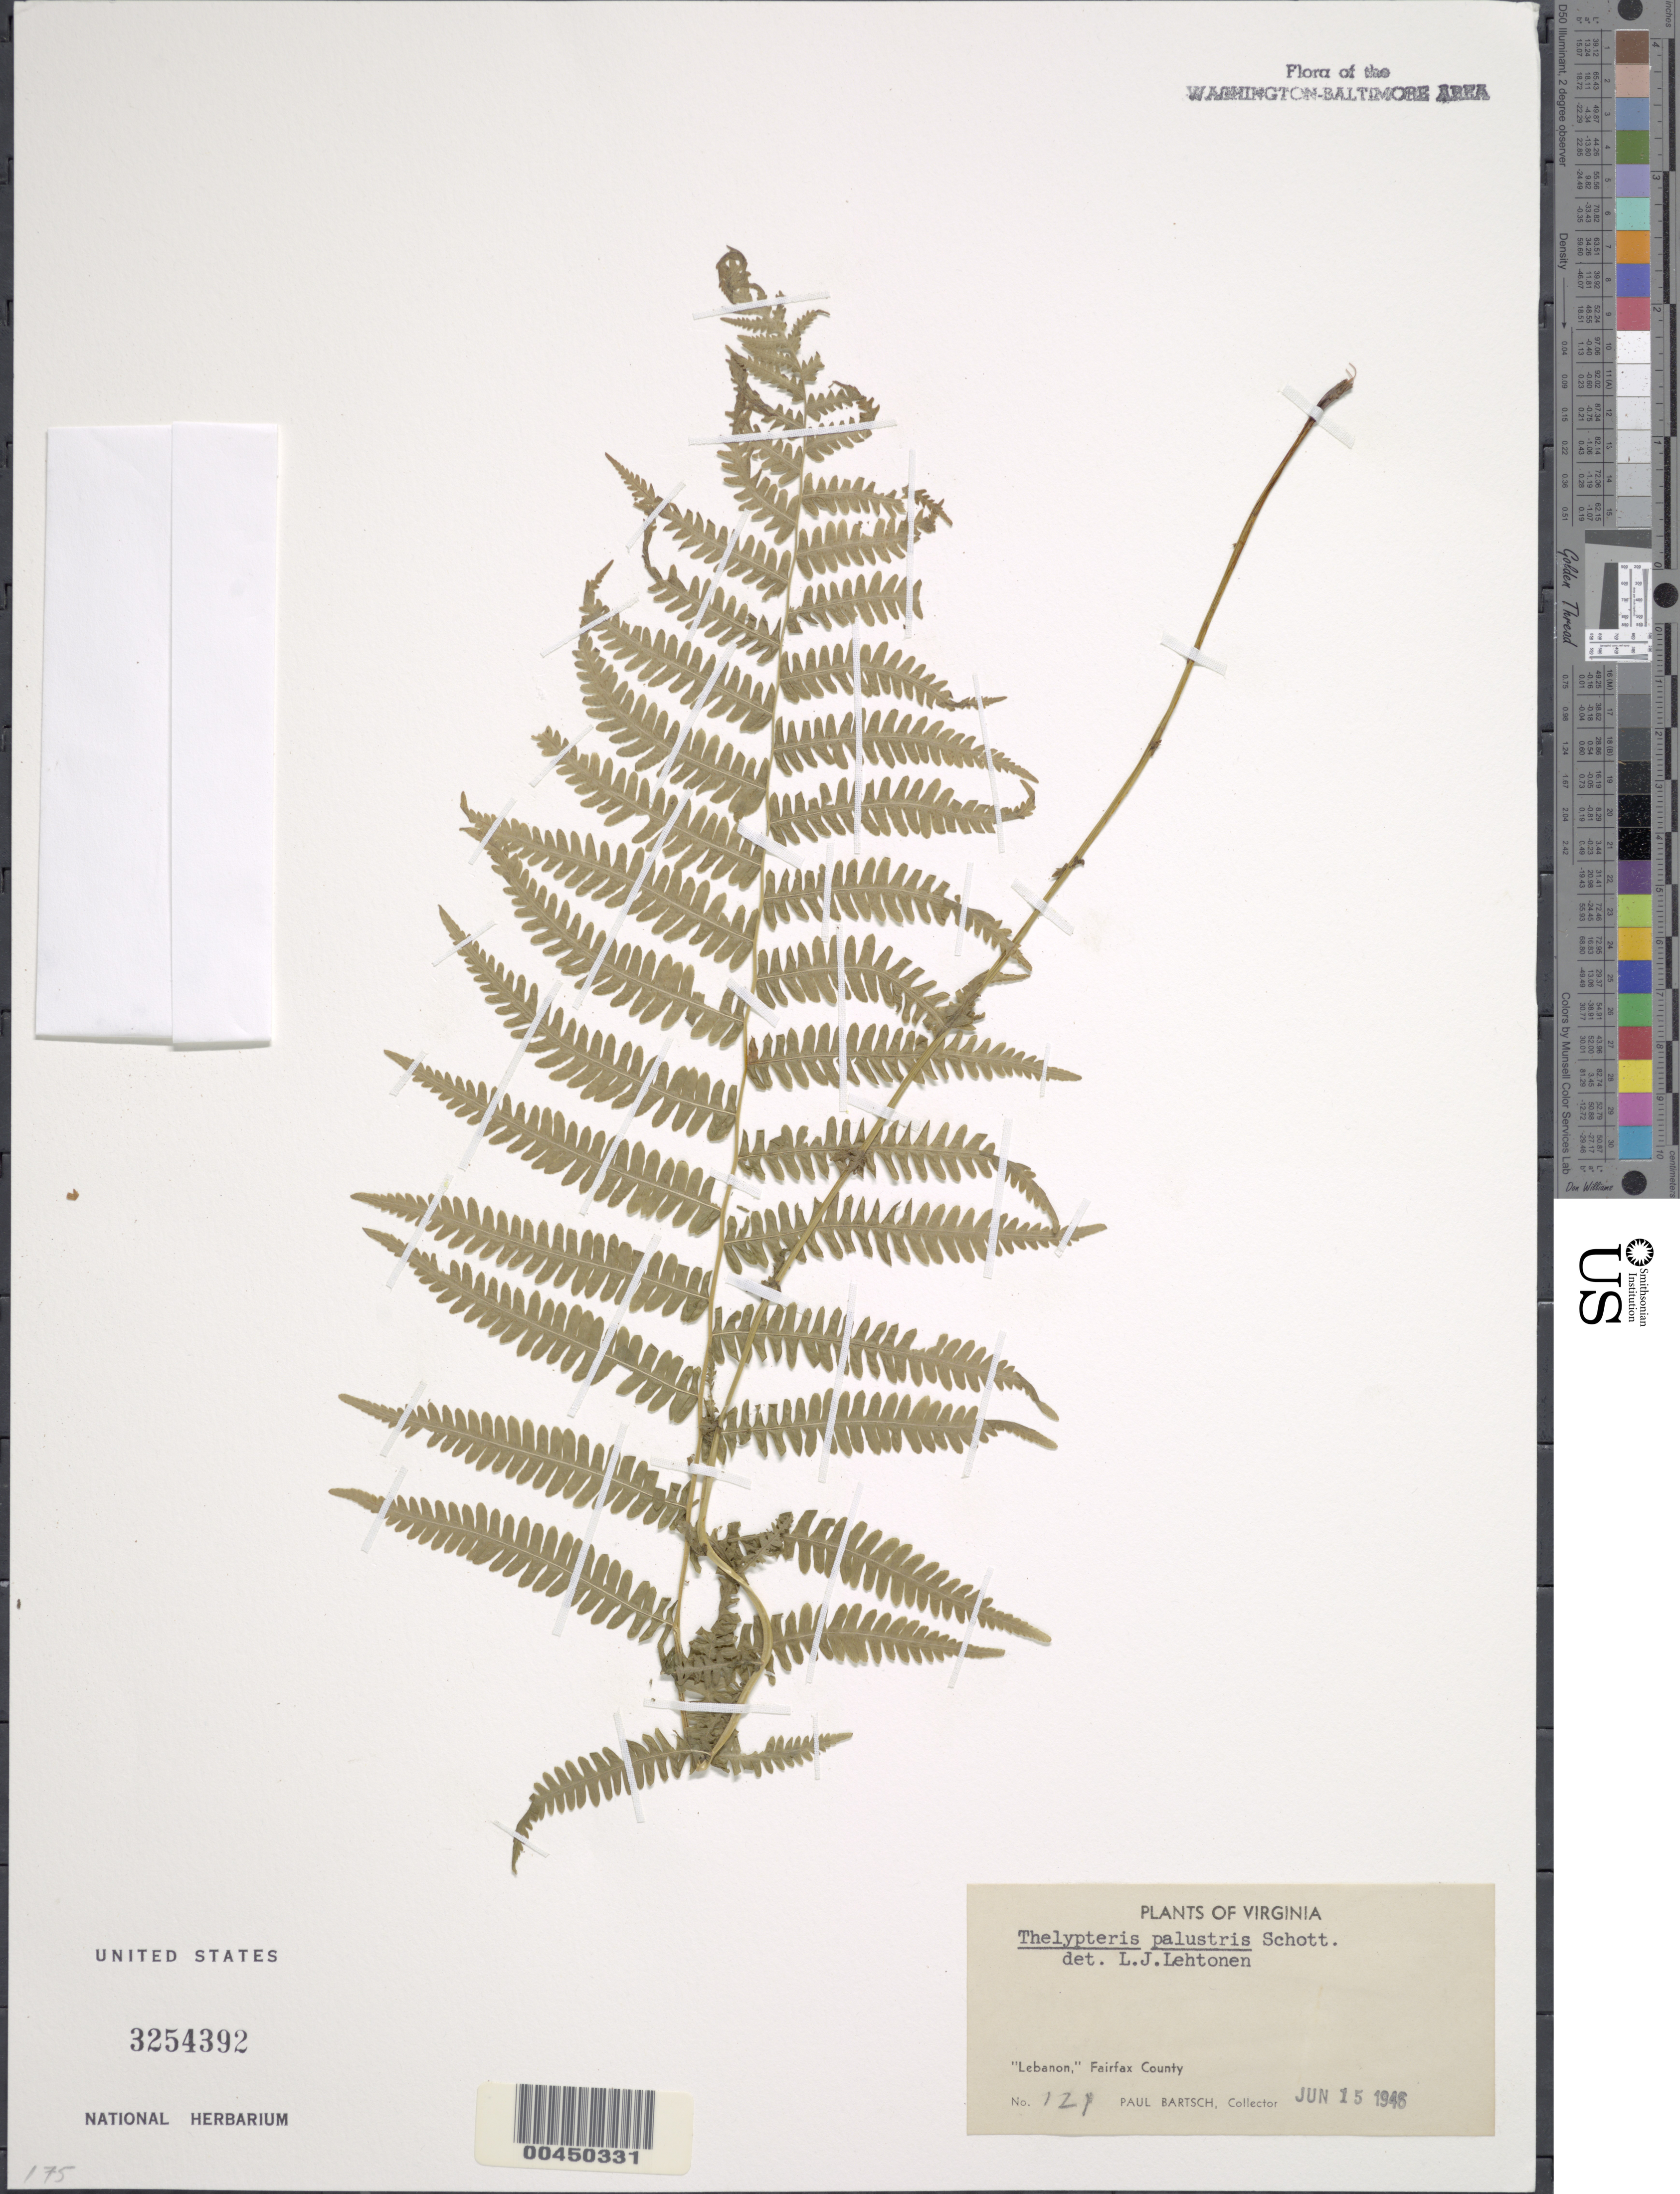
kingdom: Plantae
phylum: Tracheophyta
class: Polypodiopsida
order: Polypodiales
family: Thelypteridaceae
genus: Thelypteris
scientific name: Thelypteris palustris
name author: (Salisb.) Schott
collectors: P. Bartsch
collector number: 121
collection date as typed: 15 Jun 1946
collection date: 1946-06-15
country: United States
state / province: Virginia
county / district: Fairfax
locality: Lebanon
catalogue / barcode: US 3254392